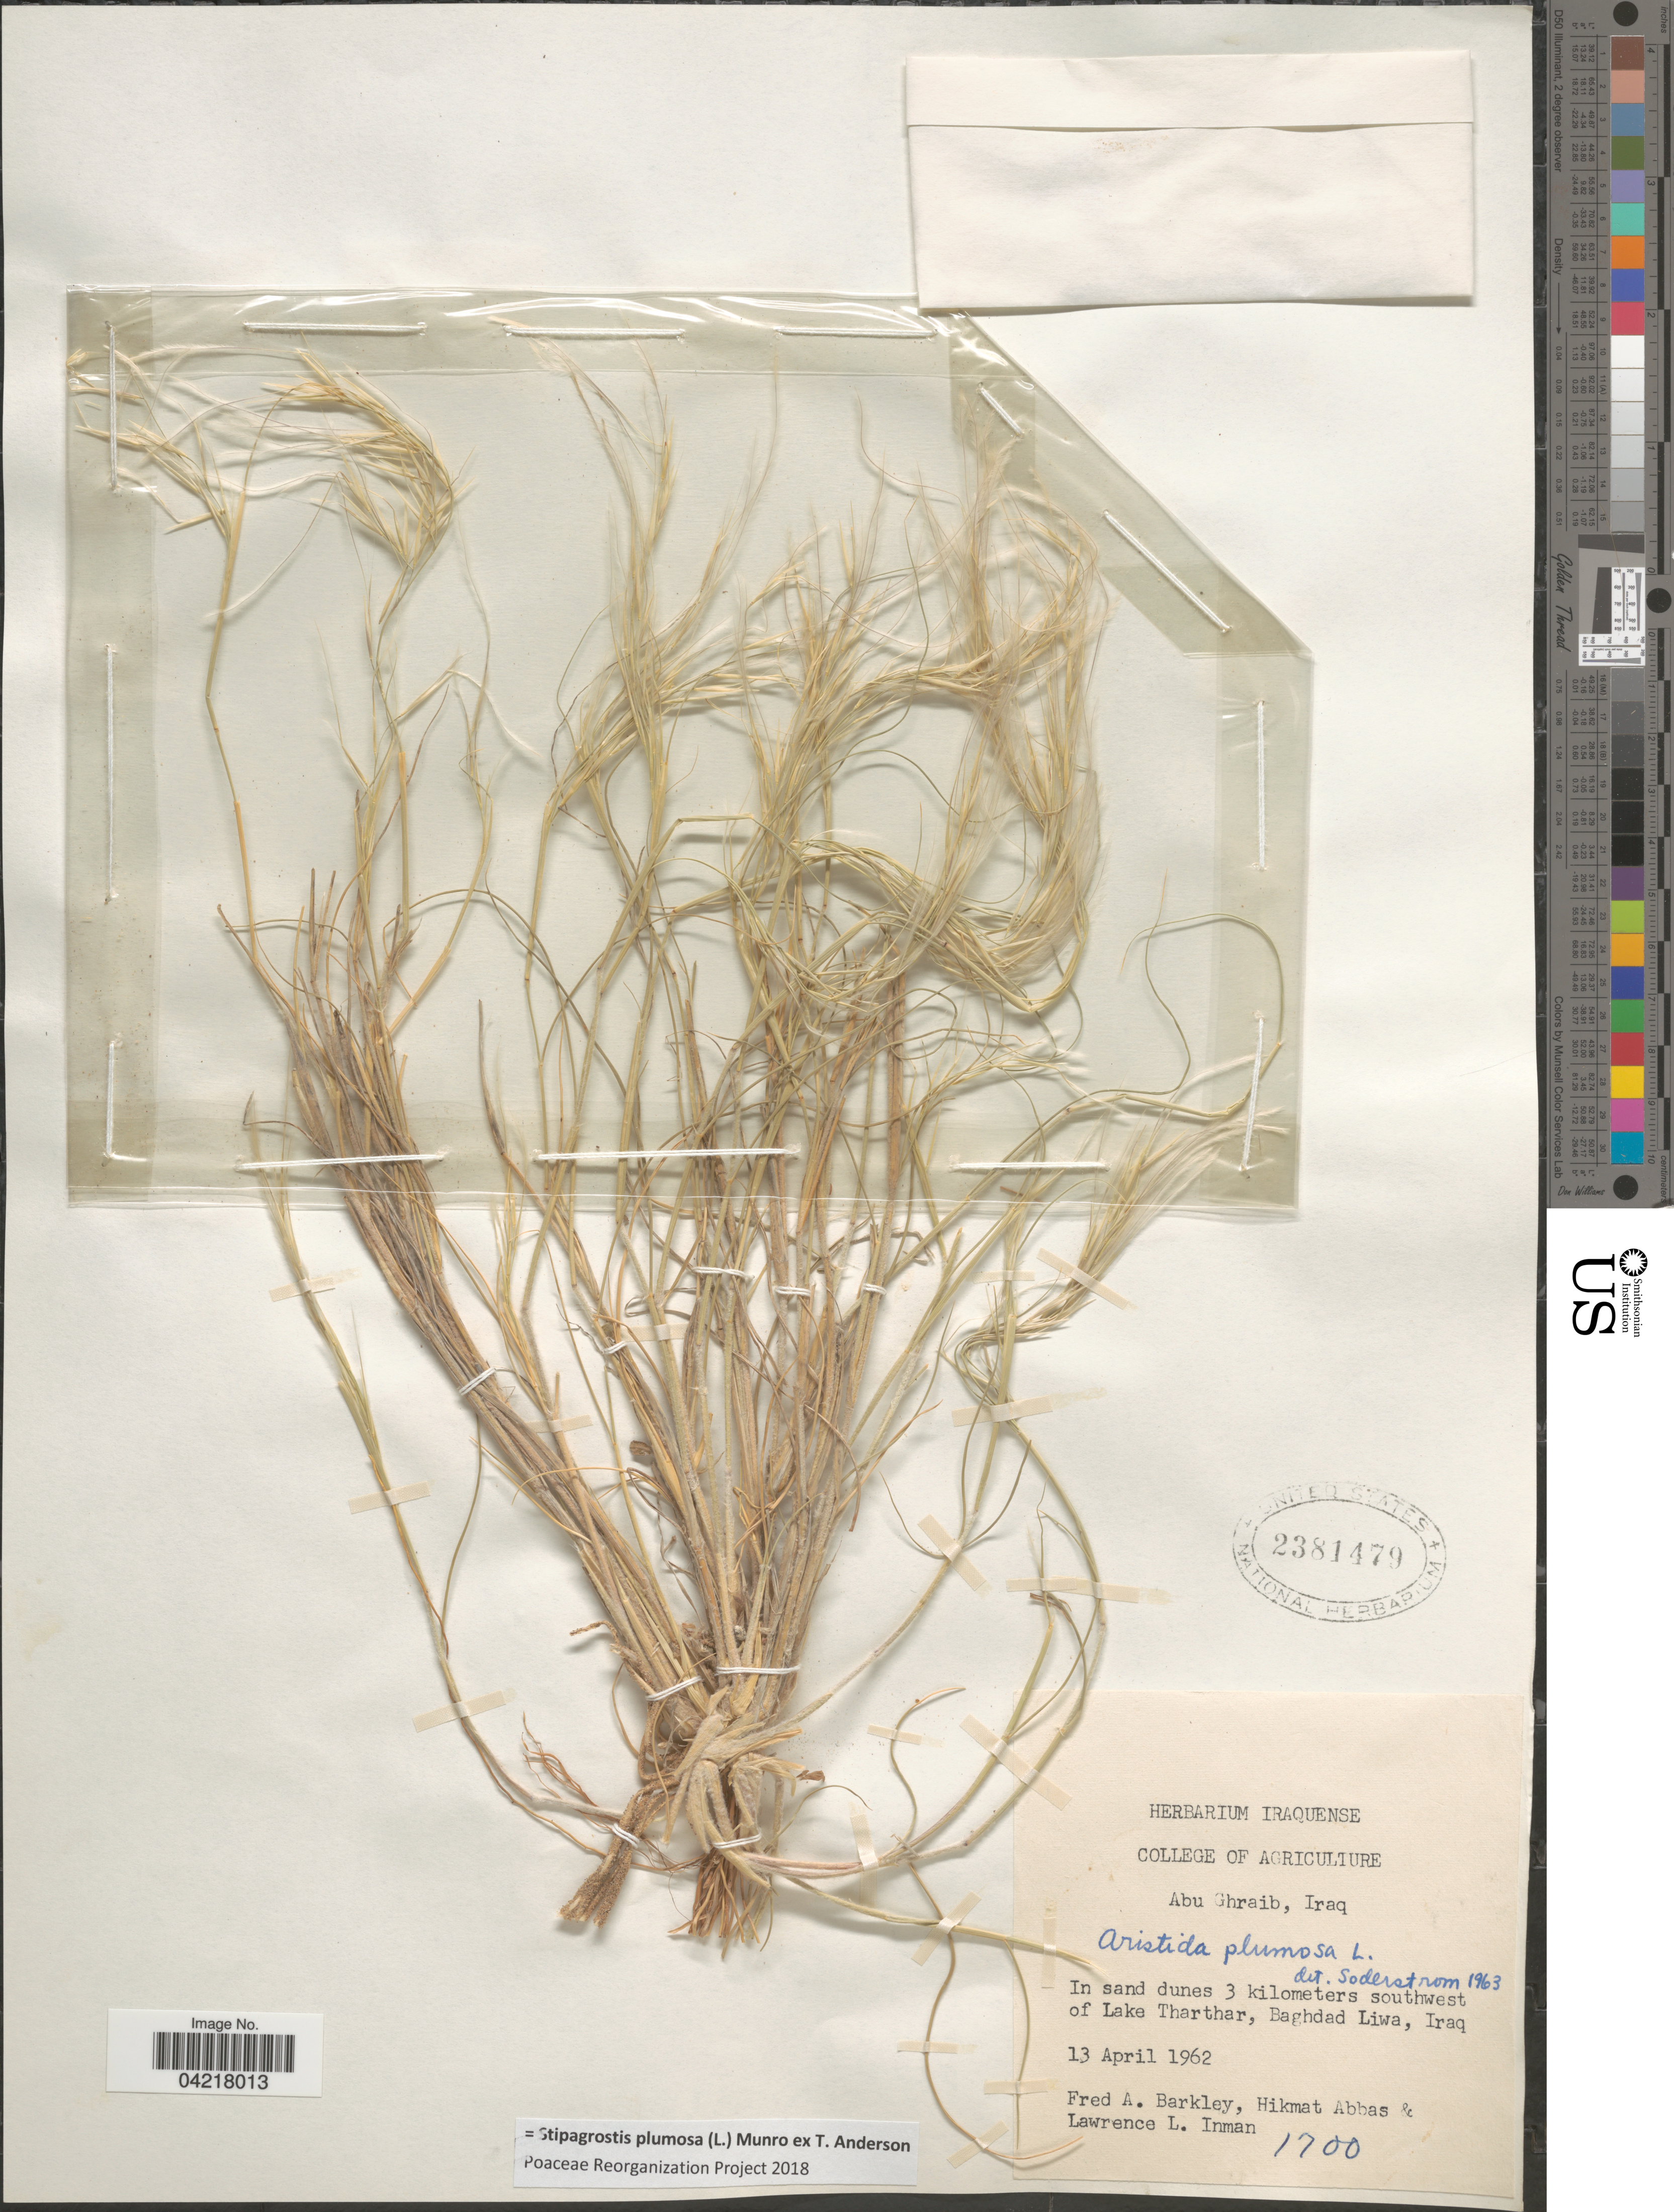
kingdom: Plantae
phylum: Tracheophyta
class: Liliopsida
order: Poales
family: Poaceae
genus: Stipagrostis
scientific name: Stipagrostis plumosa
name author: (L.) Munro ex T. Anderson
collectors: F. A. Barkley, H. Abbas & L. Inman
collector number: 1700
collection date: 1962-04-13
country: Iraq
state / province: Baghdad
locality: In sand dunes 3 kilometers southwest of Lake Tharthar, Baghdad Liwa.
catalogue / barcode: US 2381479